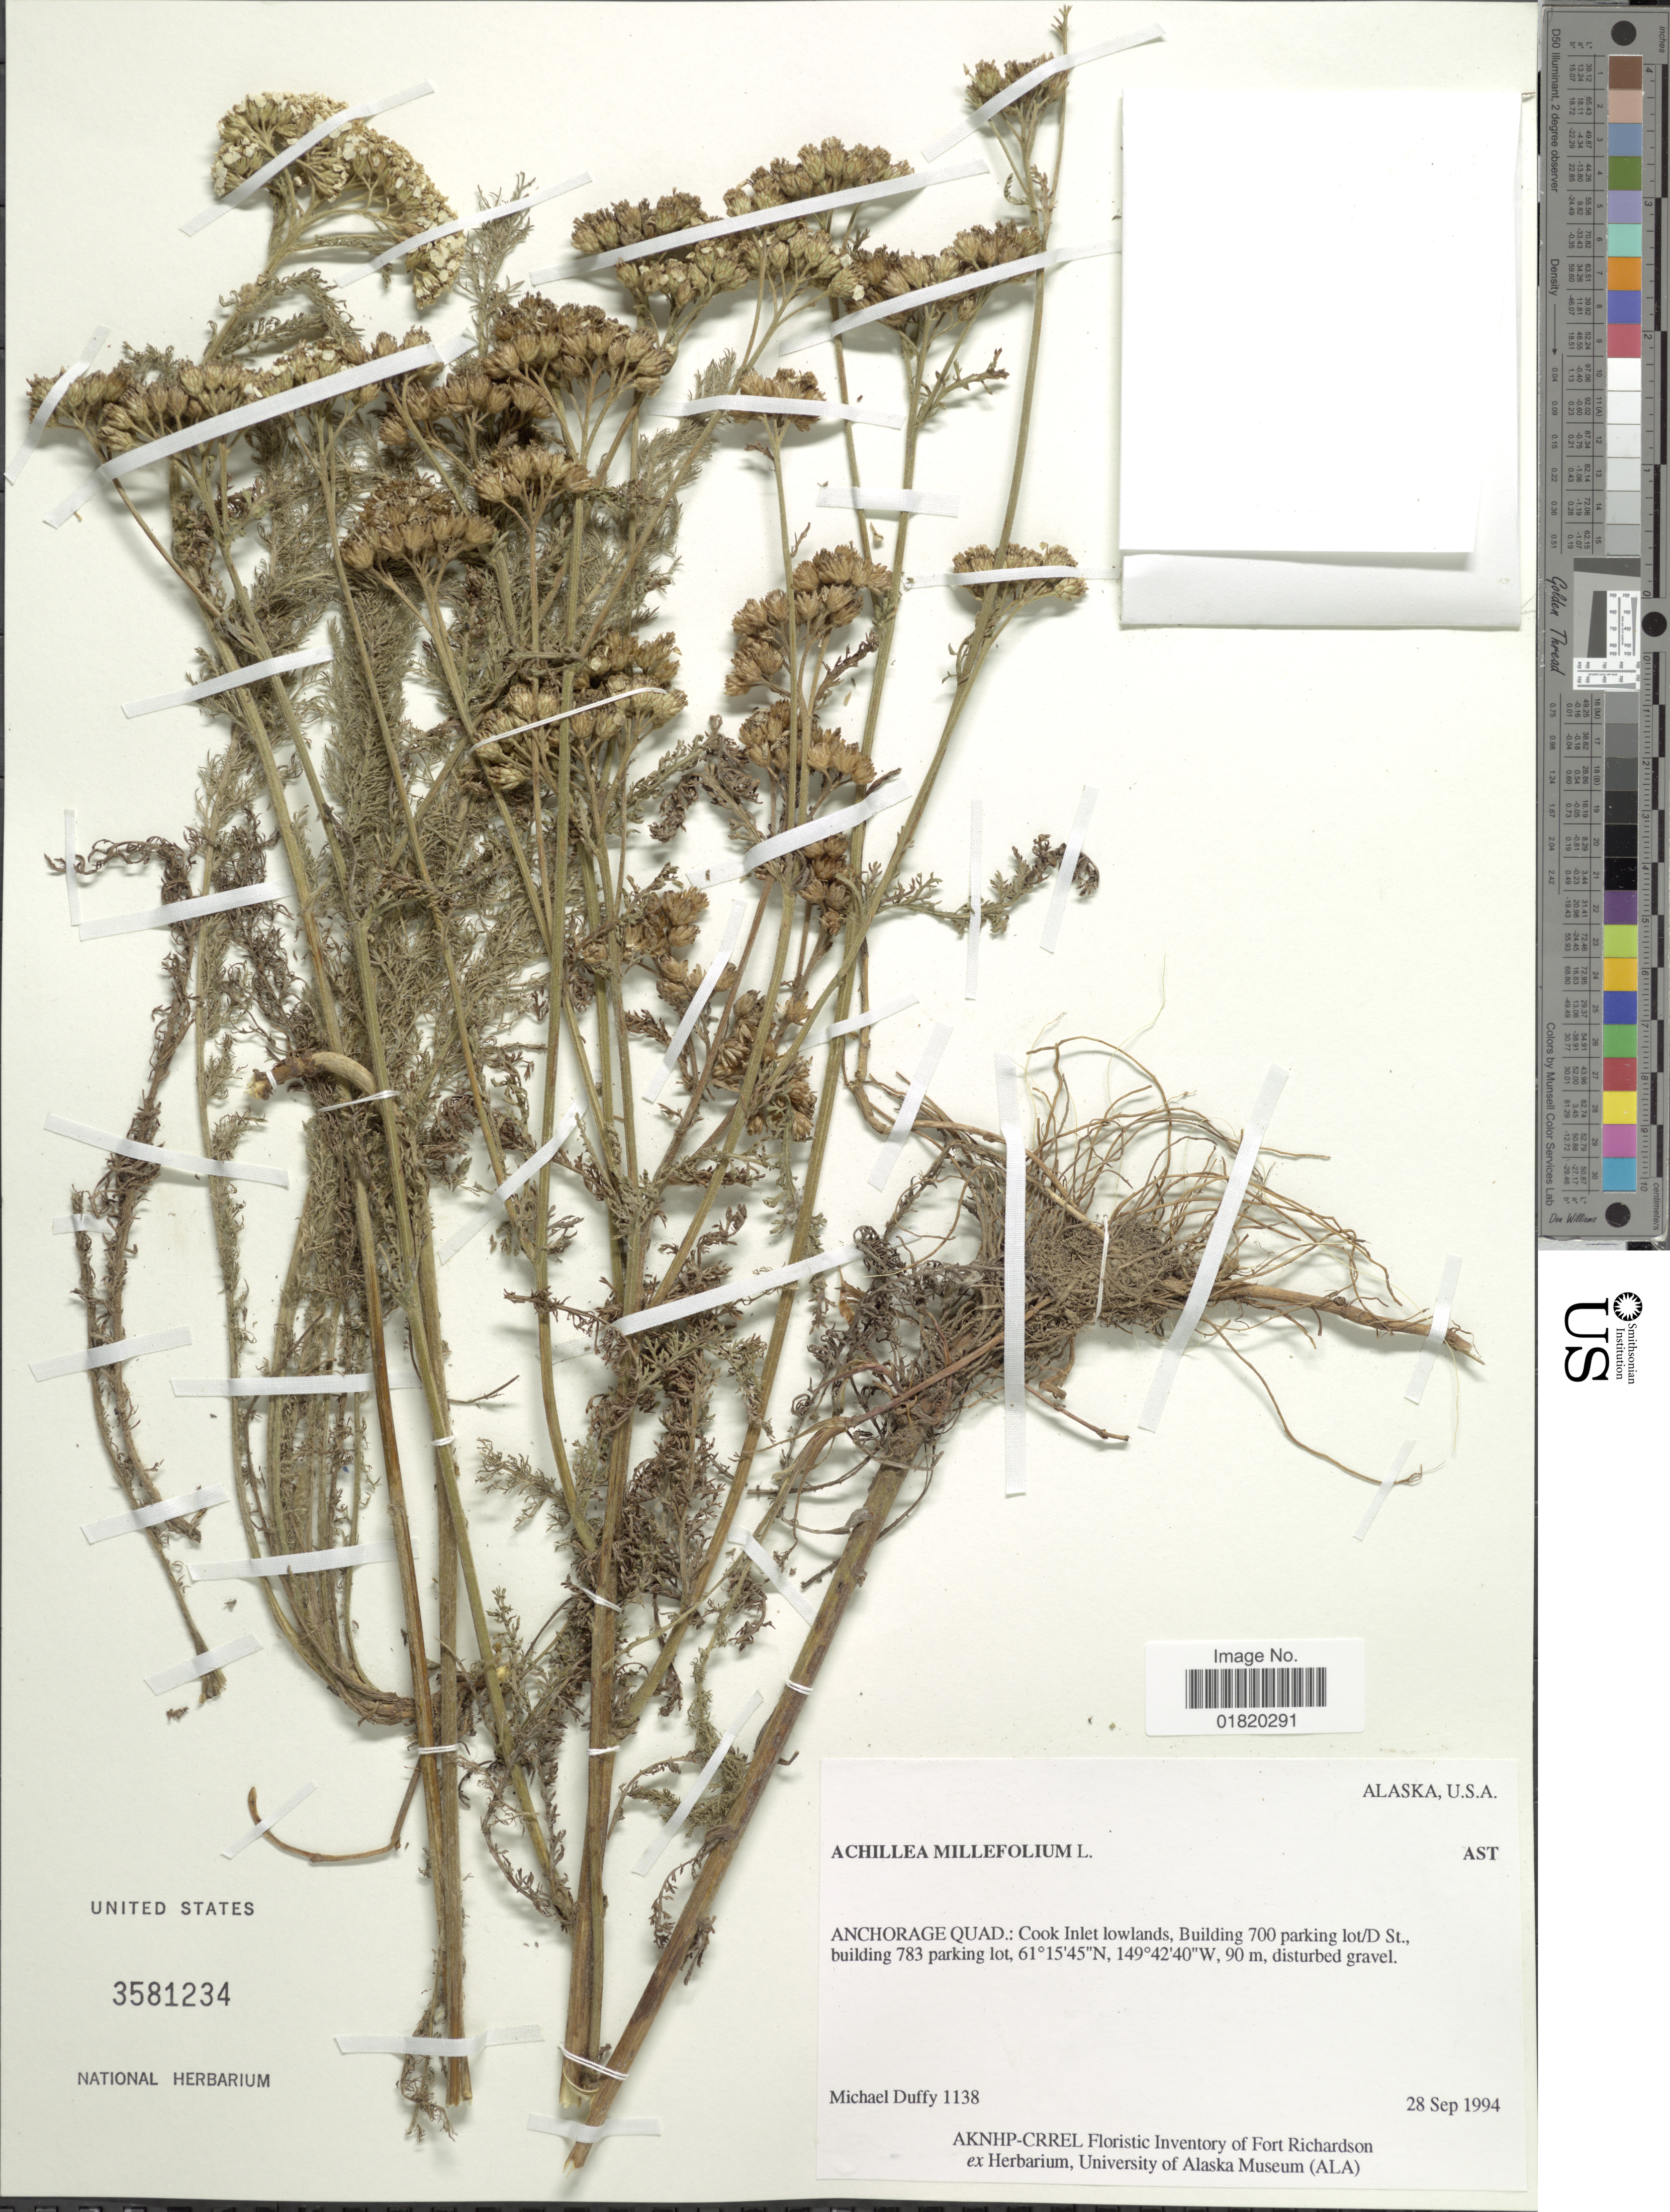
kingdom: Plantae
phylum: Tracheophyta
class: Magnoliopsida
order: Asterales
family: Asteraceae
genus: Achillea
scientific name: Achillea millefolium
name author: L.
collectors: M. Duffy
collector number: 1138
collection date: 1994-09-28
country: United States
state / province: Alaska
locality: Anchorage Quad.: Cook Inlet lowlands, Building 700 parking lot/D St., building 783 parking lot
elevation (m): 90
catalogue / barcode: US 3581234